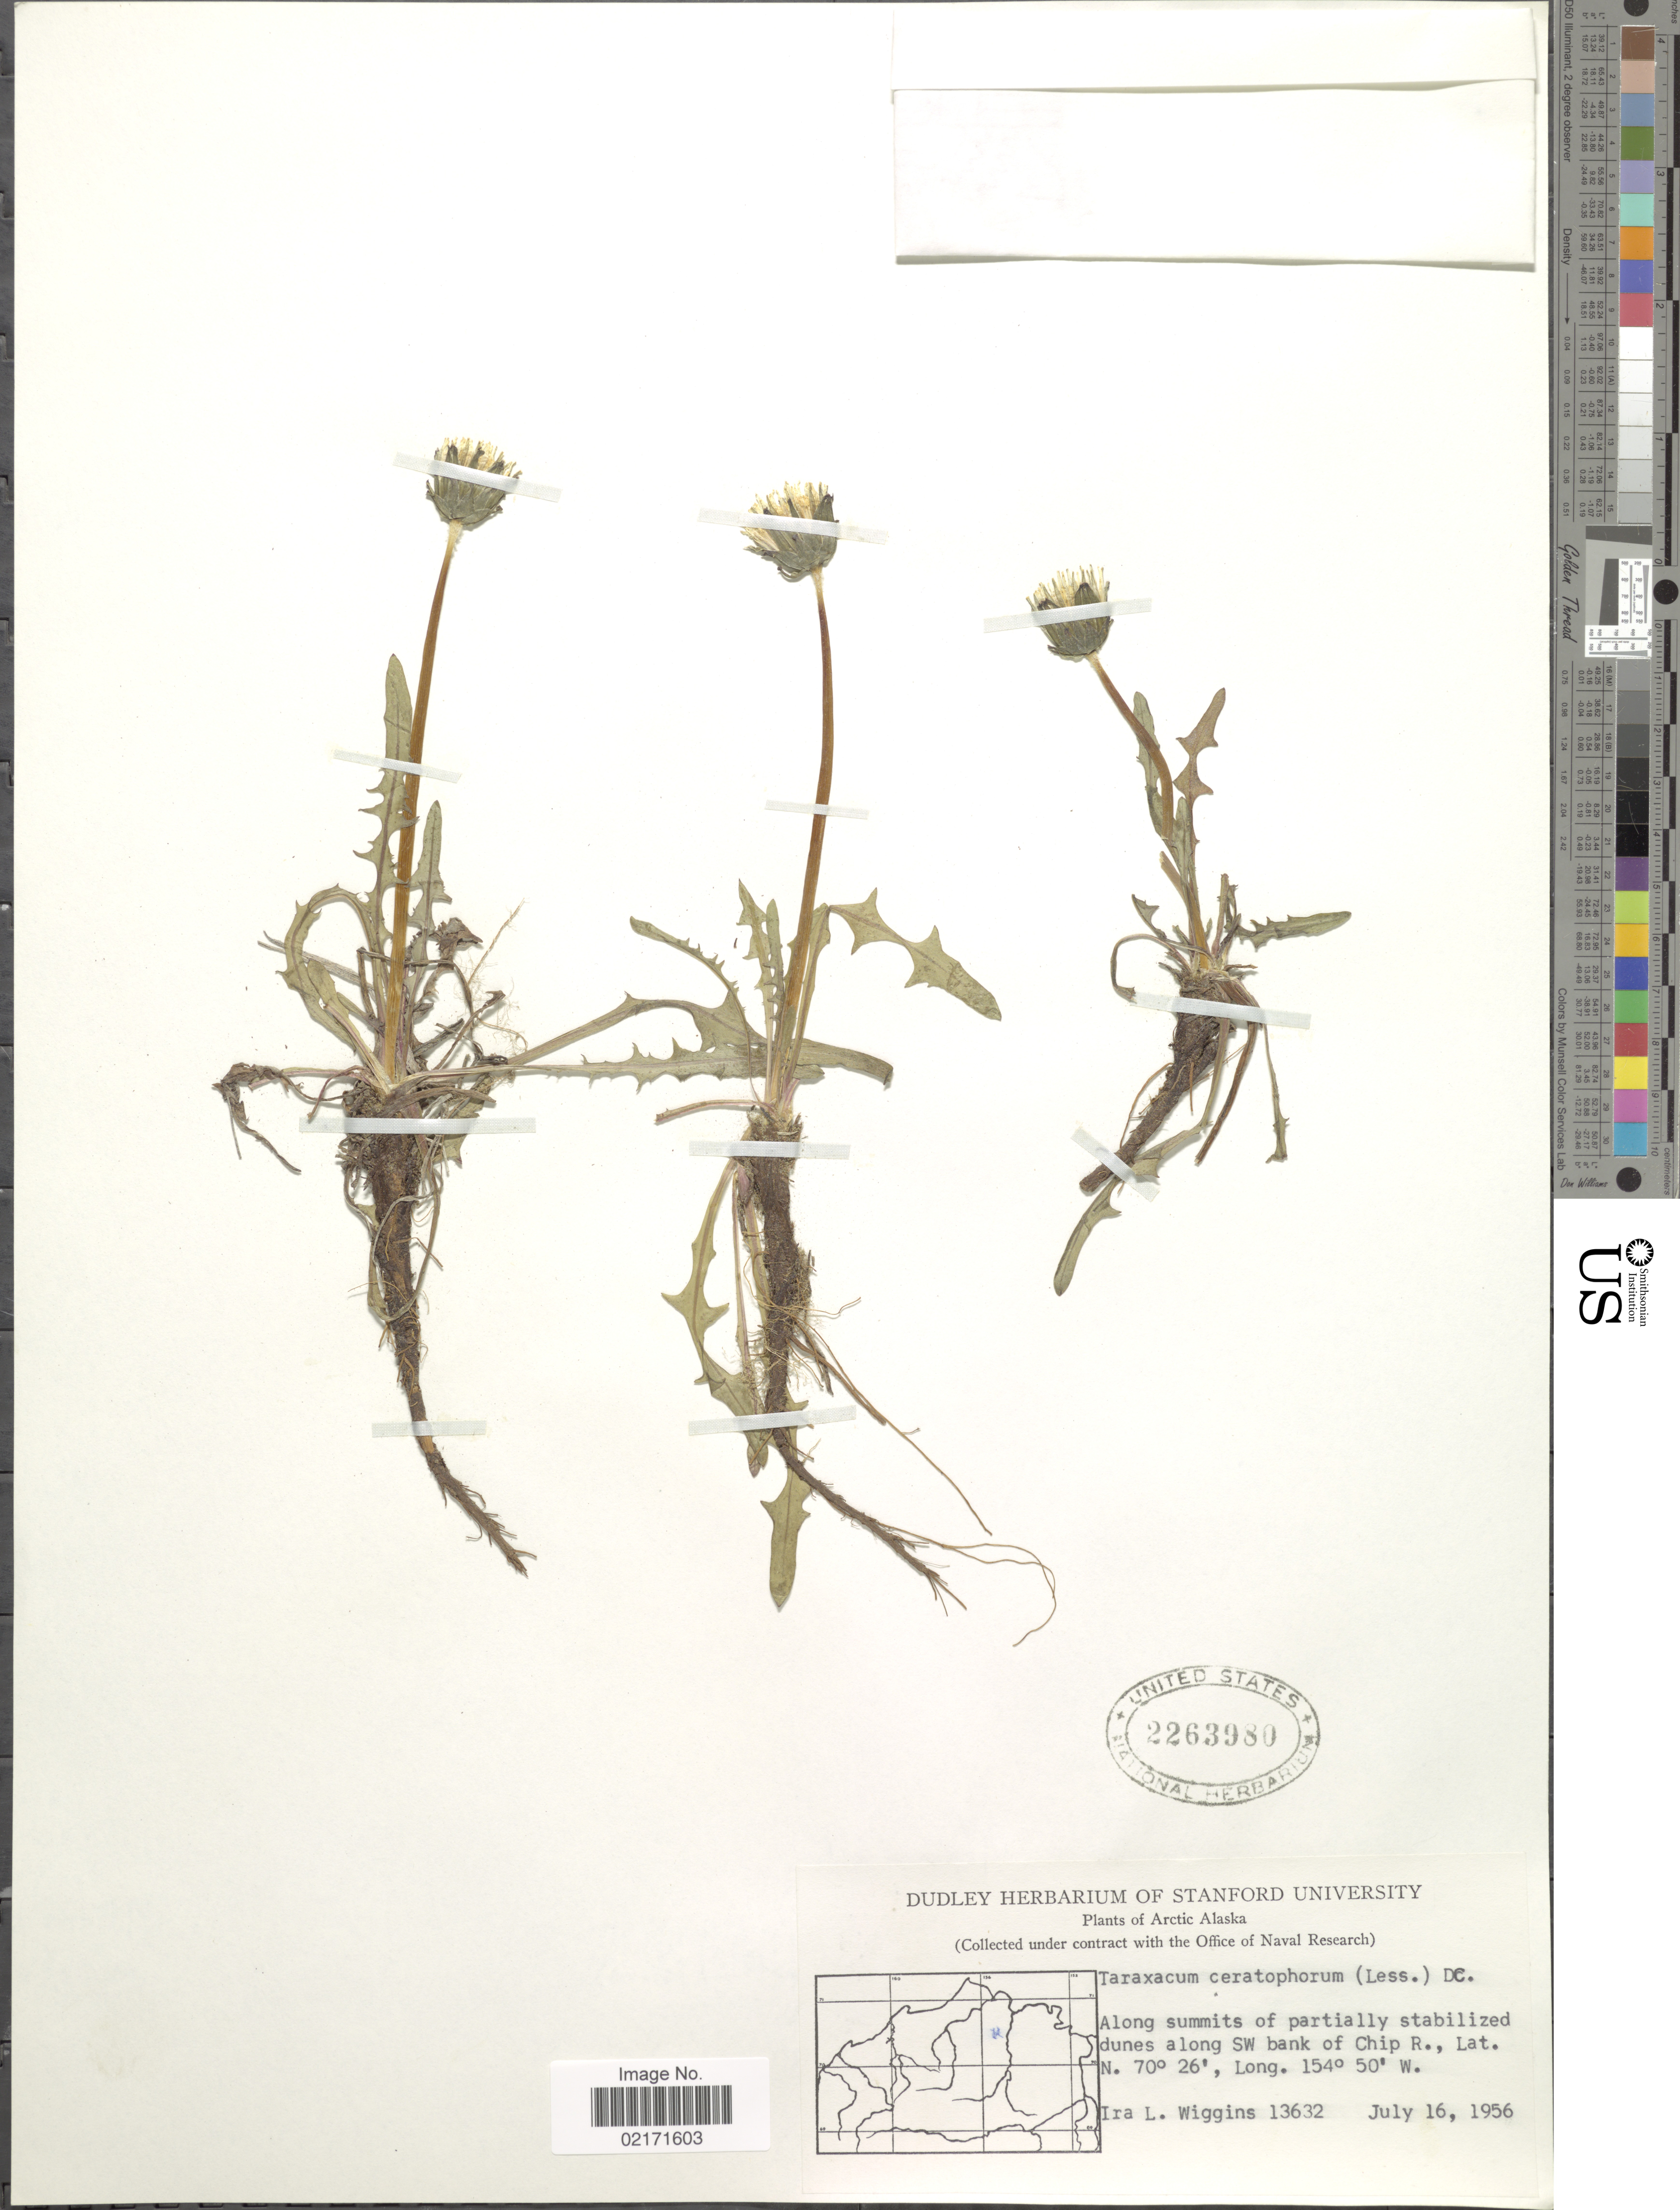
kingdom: Plantae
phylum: Tracheophyta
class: Magnoliopsida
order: Asterales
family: Asteraceae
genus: Taraxacum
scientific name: Taraxacum ceratophorum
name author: (Ledeb.) DC.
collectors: I. L. Wiggins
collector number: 13632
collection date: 1956-07-16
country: United States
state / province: Alaska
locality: Arctic Alaska. Along summits of partially stabilized dunes along SW bank of Chip R.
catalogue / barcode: US 2263980